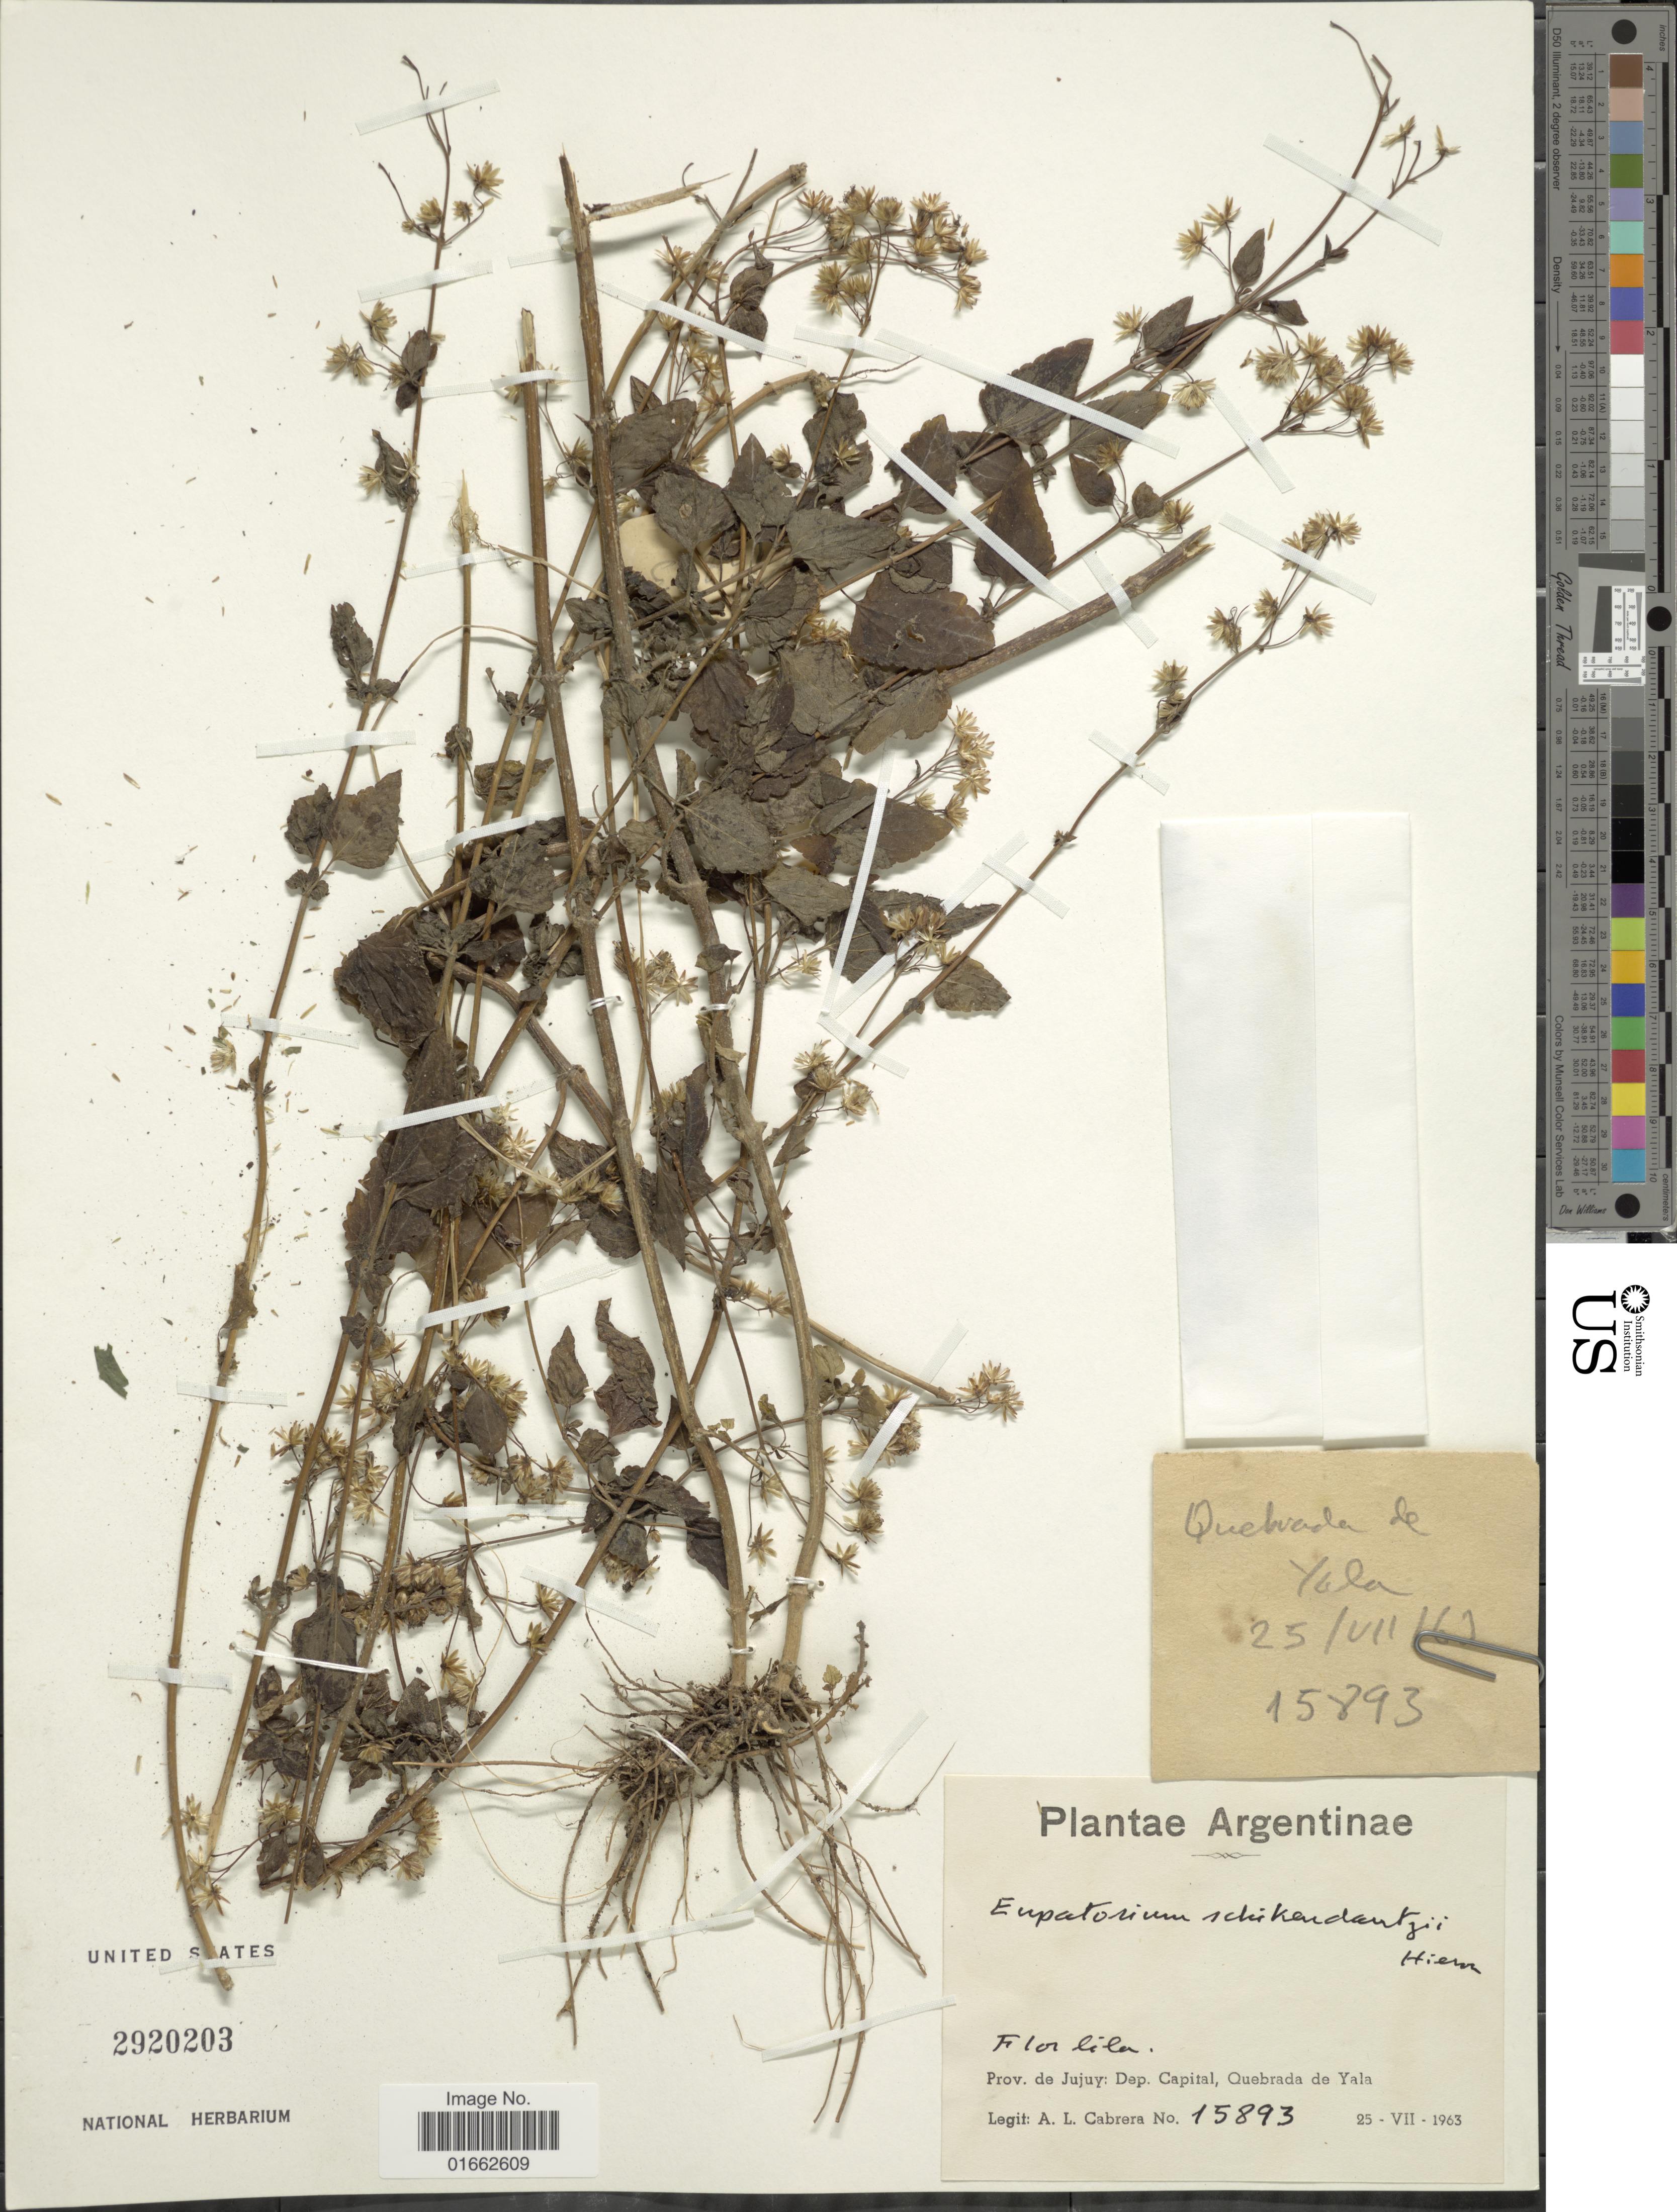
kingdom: Plantae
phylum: Tracheophyta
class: Magnoliopsida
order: Asterales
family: Asteraceae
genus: Fleischmannia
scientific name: Fleischmannia prasiifolia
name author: (Griseb.) R.M. King & H. Rob.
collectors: A. L. Cabrera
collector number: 15893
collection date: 1963-07-25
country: Argentina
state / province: Jujuy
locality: Dep. Capital, Quebrada de Yala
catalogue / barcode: US 2920203